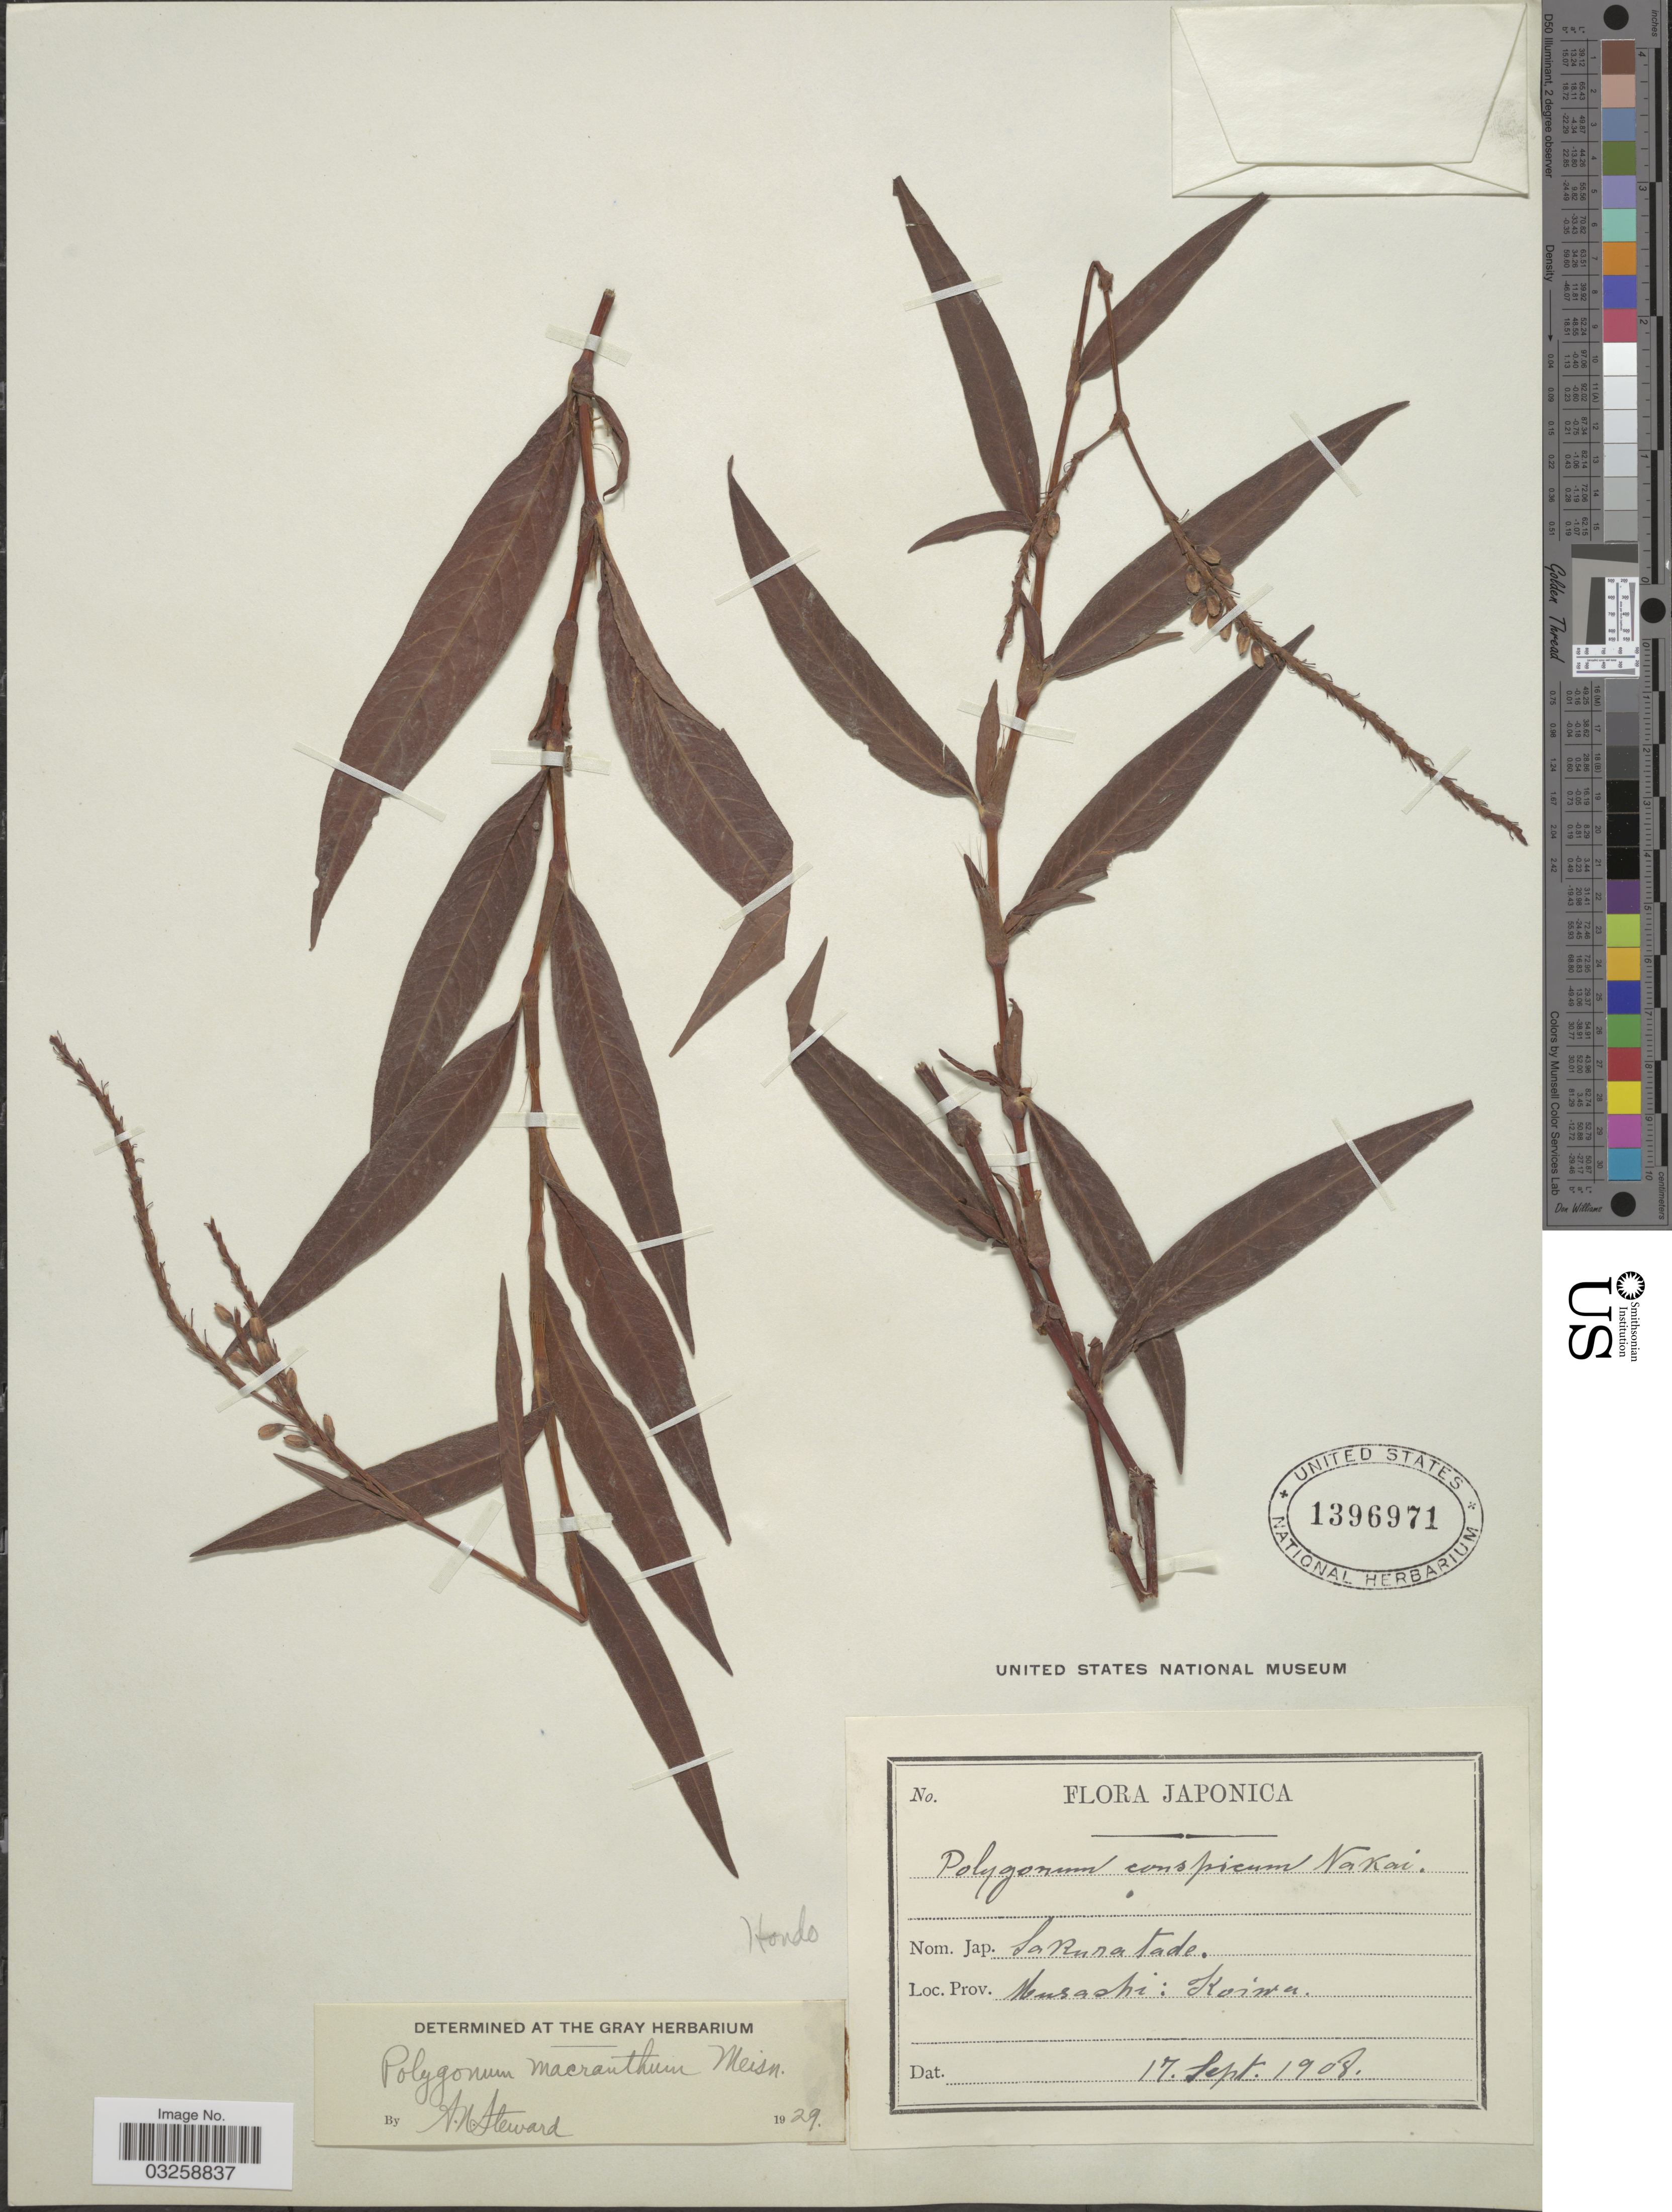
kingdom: Plantae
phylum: Tracheophyta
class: Magnoliopsida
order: Caryophyllales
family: Polygonaceae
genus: Polygonum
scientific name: Polygonum macranthum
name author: Meisn.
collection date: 1908-09-17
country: Japan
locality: Musashi: Koiwu.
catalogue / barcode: US 1396971